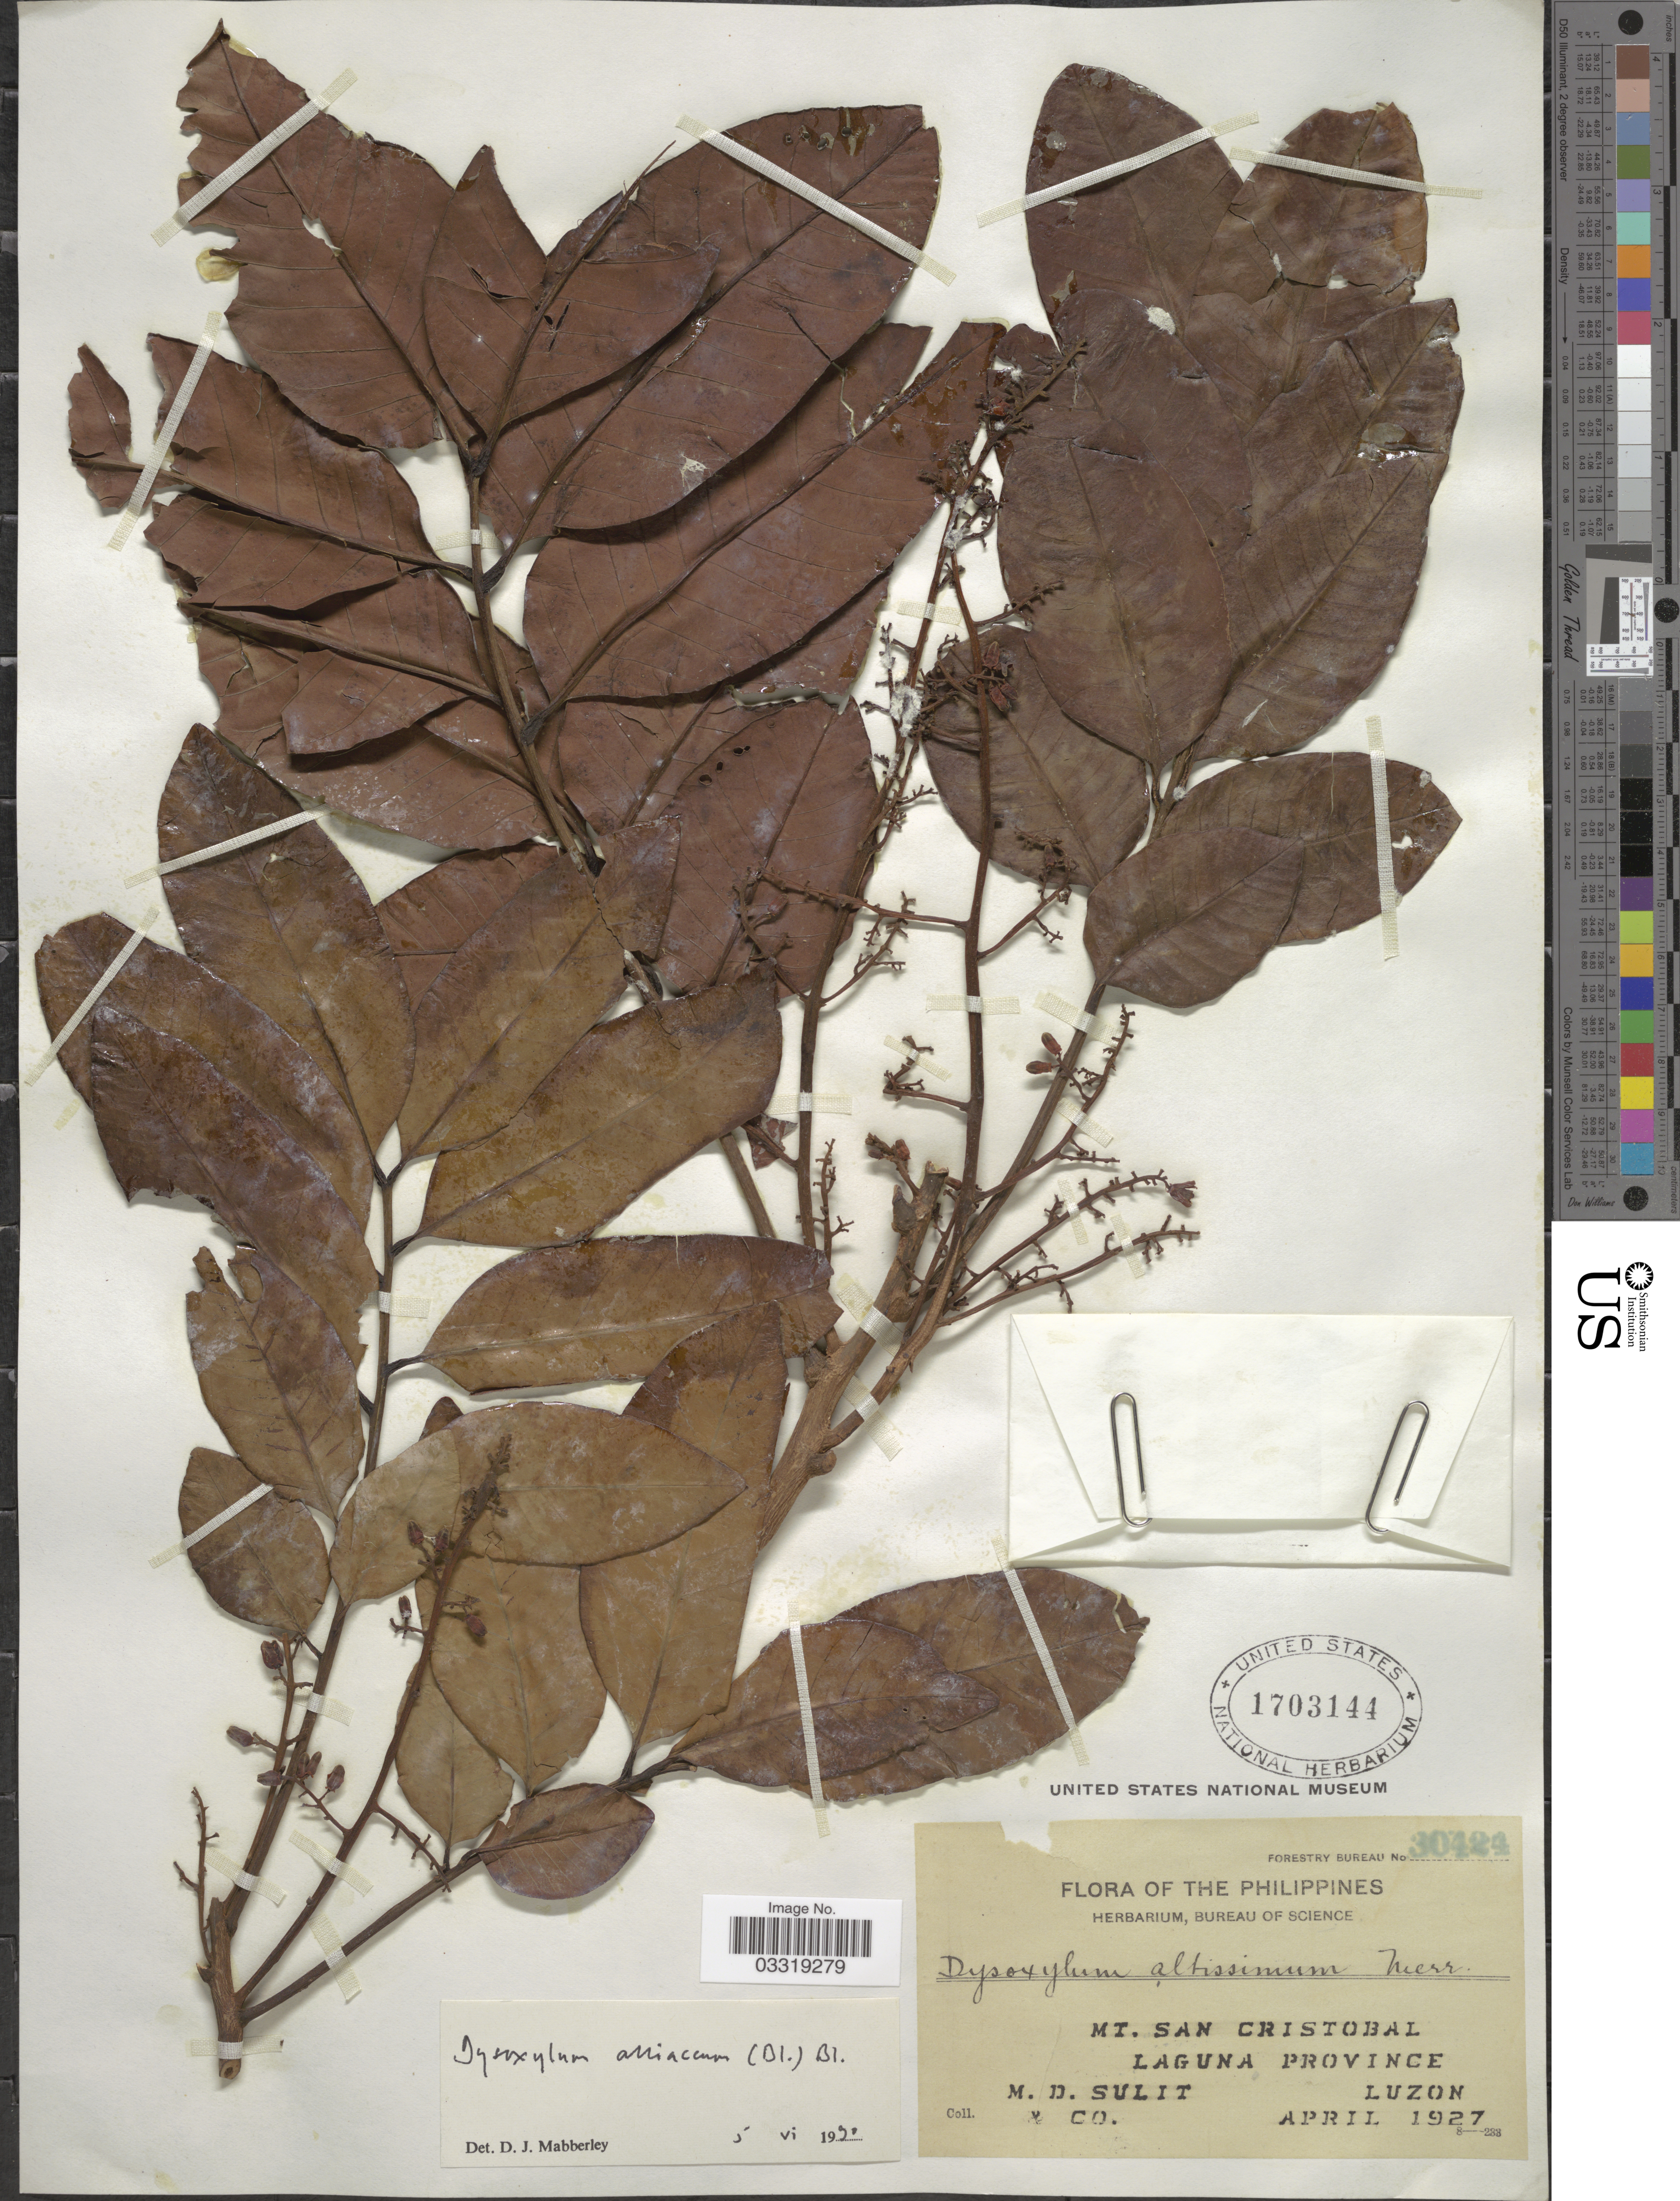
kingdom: Plantae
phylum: Tracheophyta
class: Magnoliopsida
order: Sapindales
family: Meliaceae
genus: Prasoxylon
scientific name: Prasoxylon alliaceum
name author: (Blume) M. Roem.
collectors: M. Sulit & et al.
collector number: Forestry Bureau 30424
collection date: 1927-04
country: Philippines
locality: Mt. San Cristobal, Laguna Province, Luzon.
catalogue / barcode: US 1703144